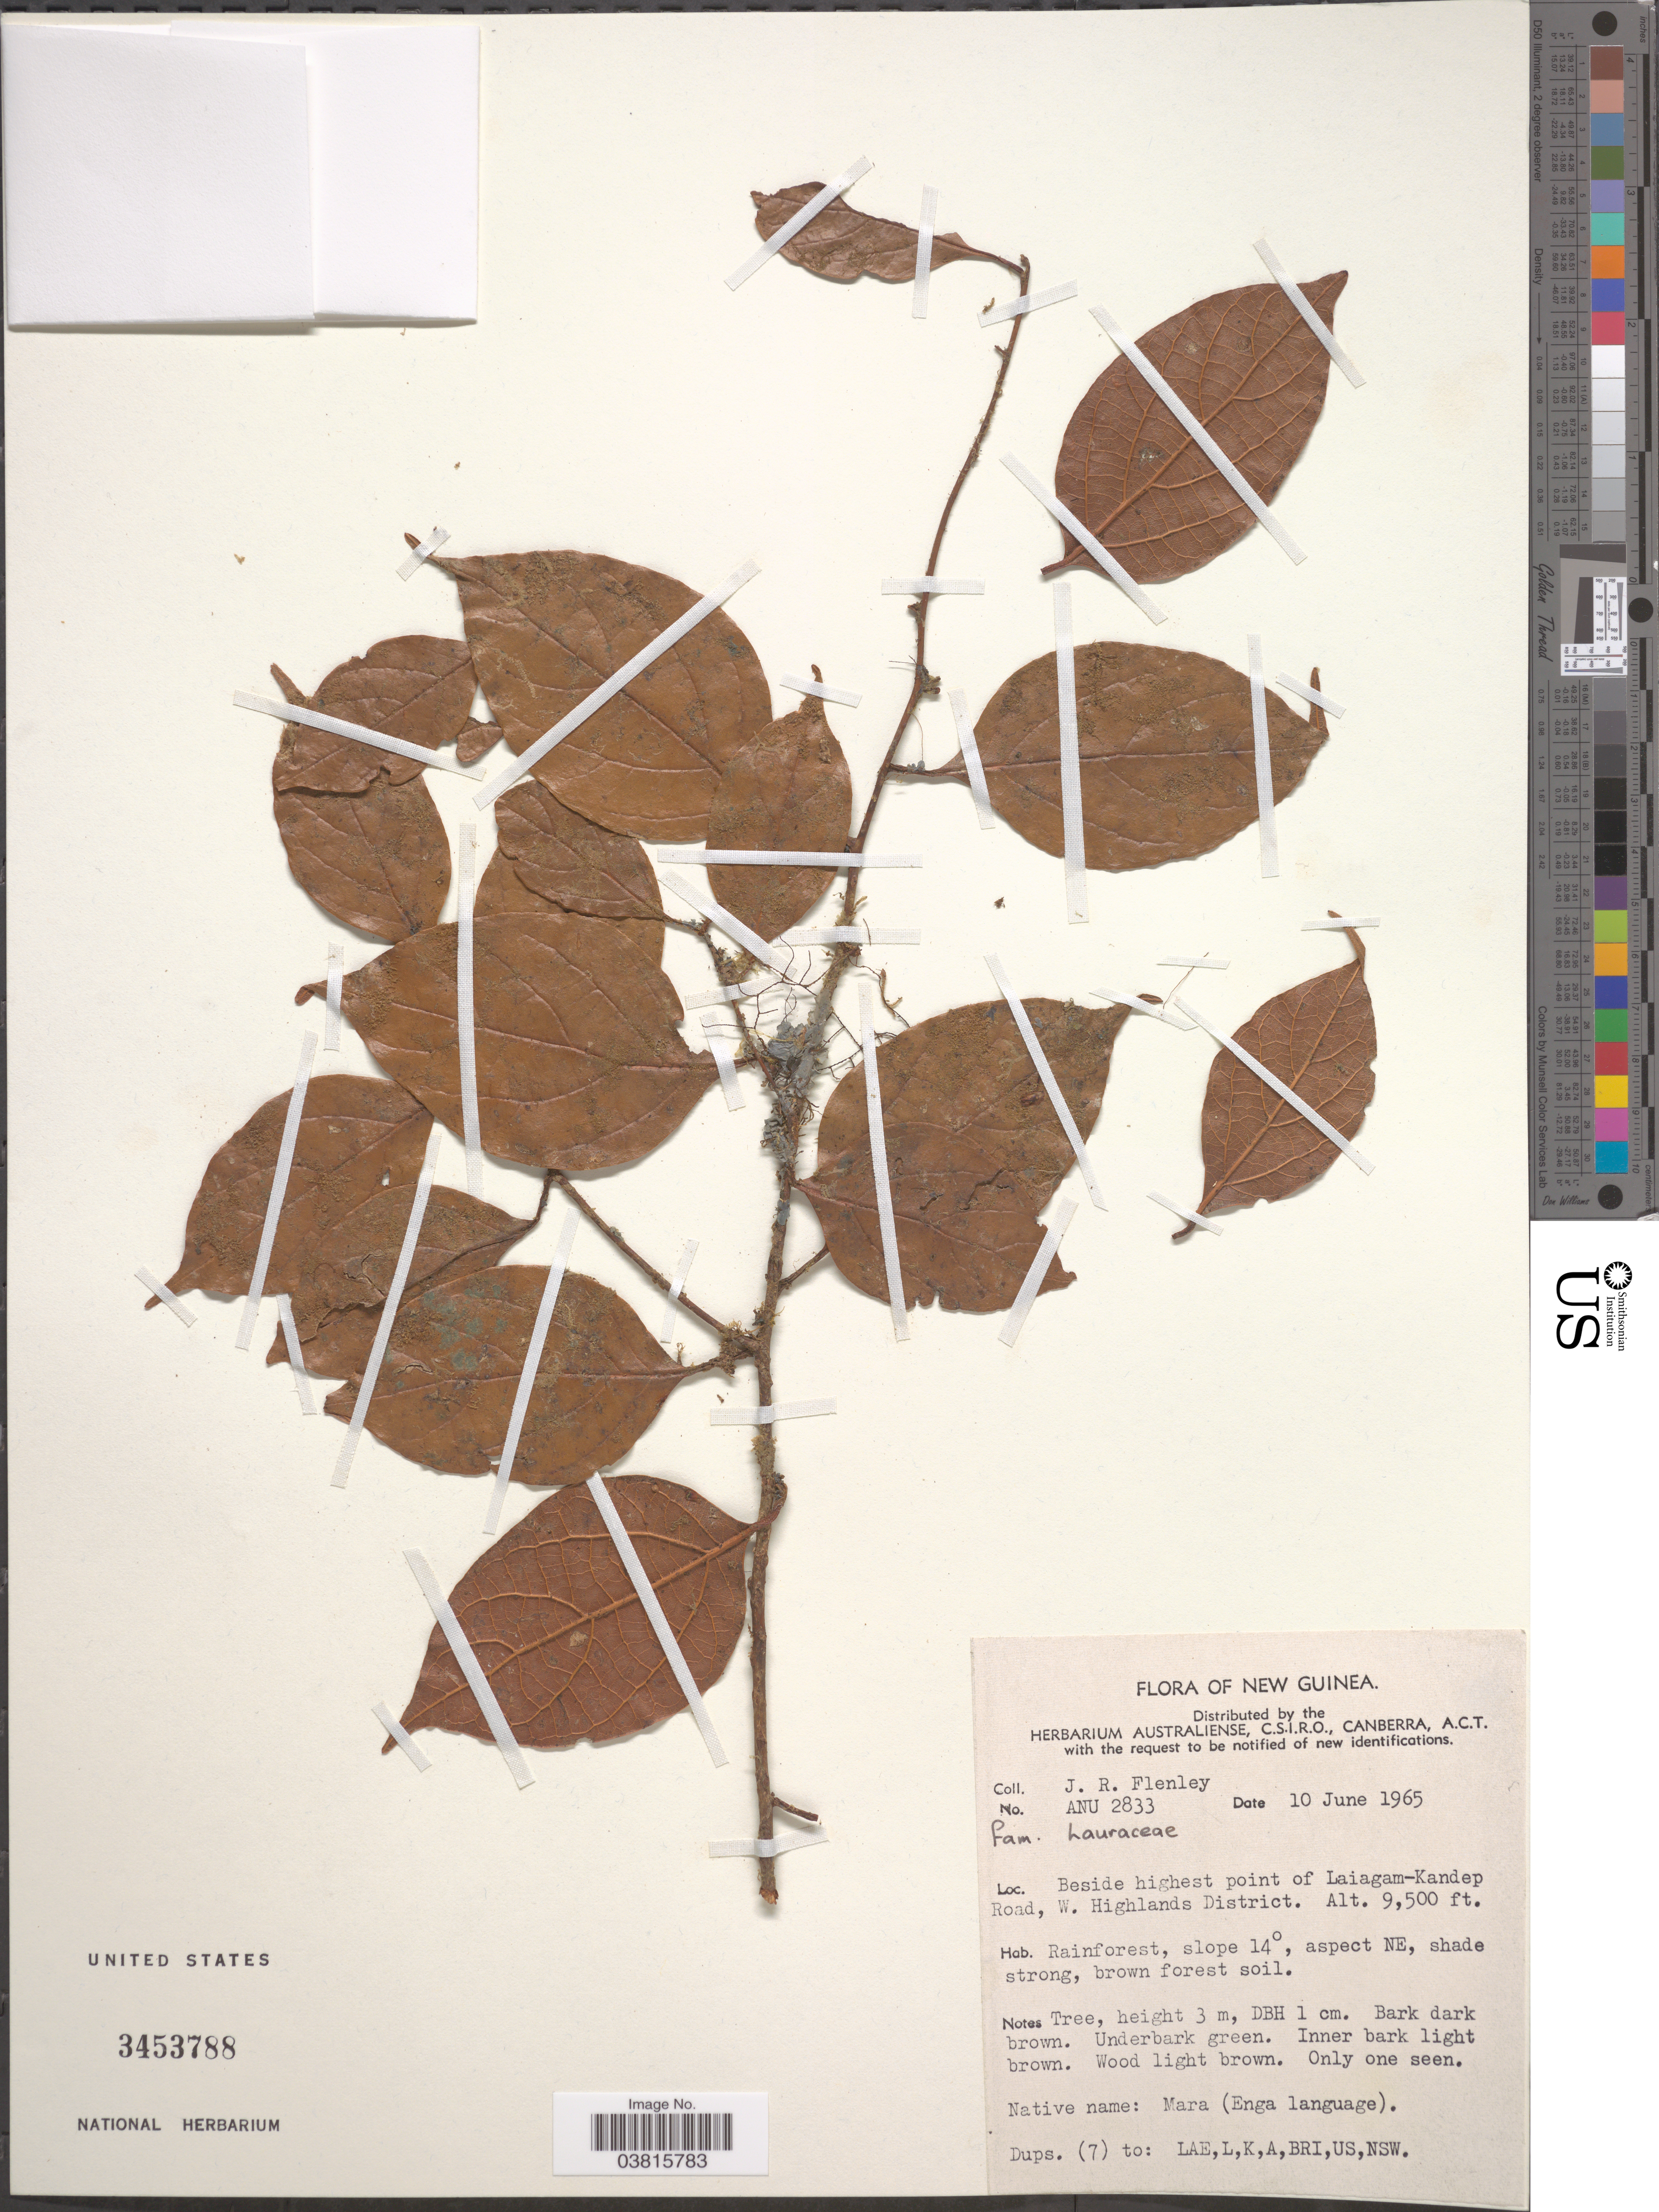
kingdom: Plantae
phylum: Tracheophyta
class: Magnoliopsida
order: Laurales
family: Lauraceae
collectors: J. Flenley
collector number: ANU2833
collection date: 1965-06-10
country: Papua New Guinea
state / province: Western Highlands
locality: New Guinea. Beside highest point of Laiagam-Kandep Road, W. Highlands District. Rainforest, slope 14°, aspect NE.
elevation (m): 2896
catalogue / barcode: US 3453788